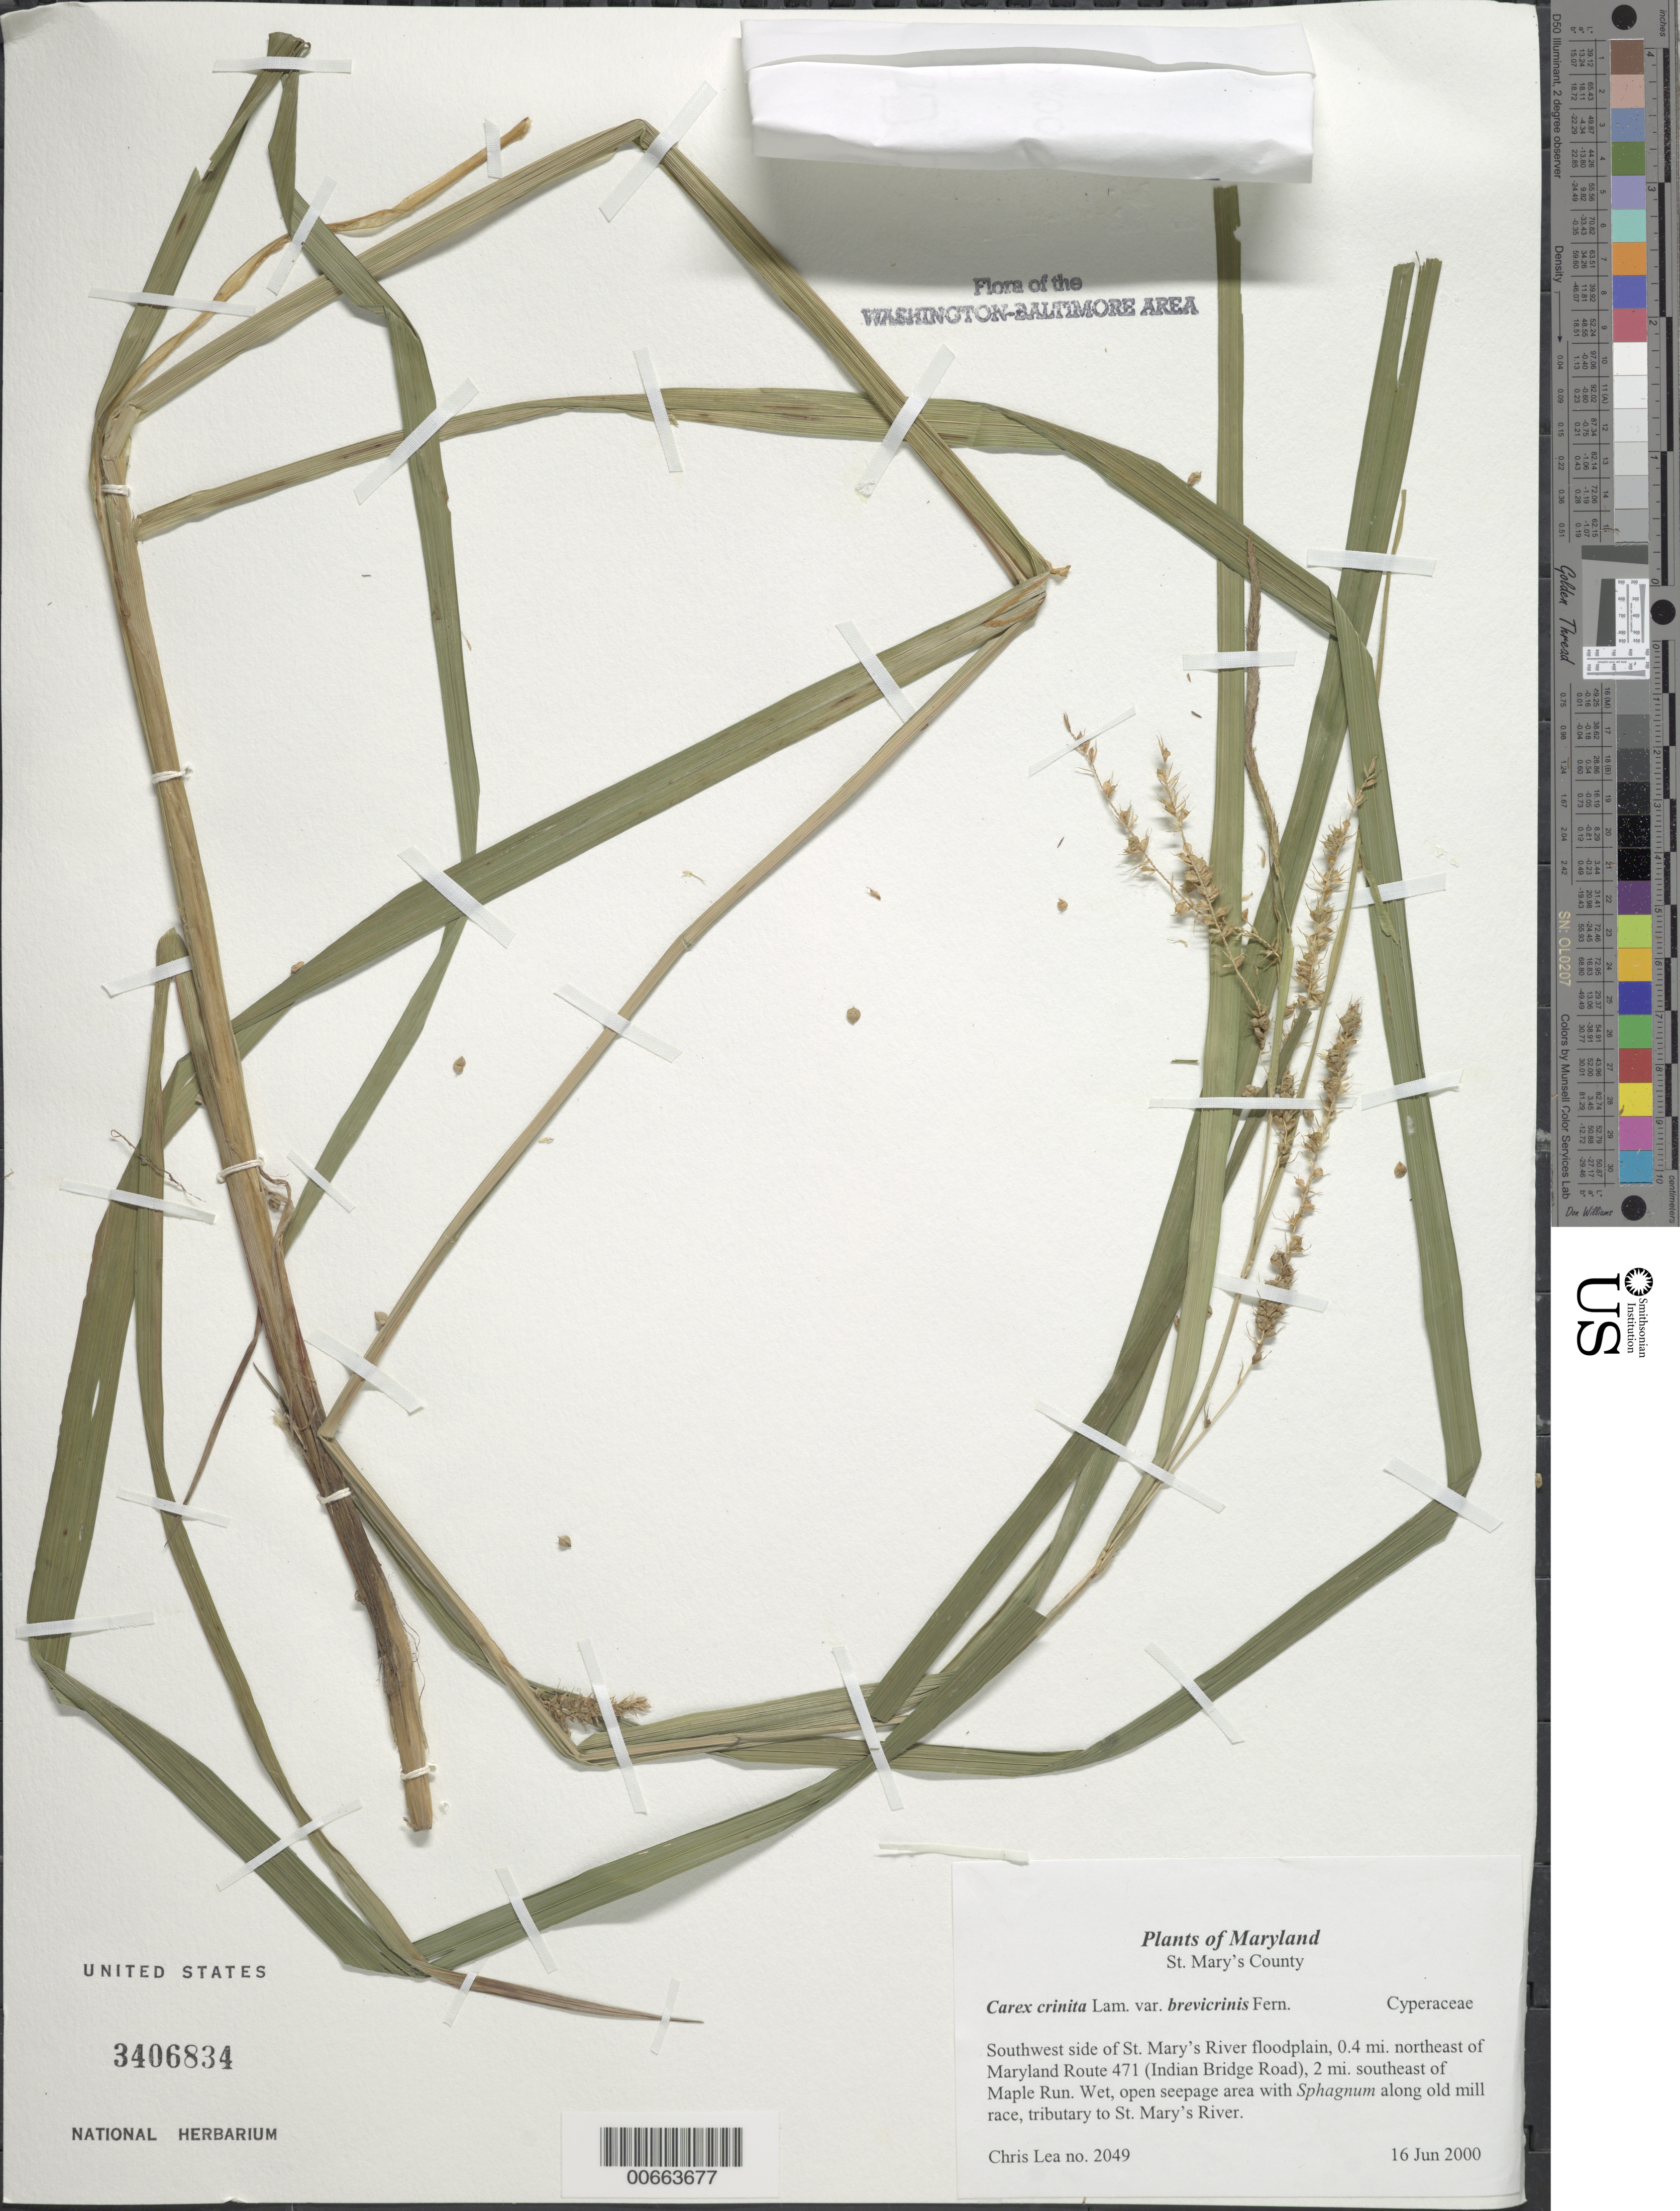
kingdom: Plantae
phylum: Tracheophyta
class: Liliopsida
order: Poales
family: Cyperaceae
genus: Carex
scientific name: Carex crinita var. brevicrinis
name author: Fernald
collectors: C. Lea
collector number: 2049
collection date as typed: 16 Jun 2000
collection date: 2000-06-16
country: United States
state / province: Maryland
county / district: St. Mary's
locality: Southwest side of St. Mary's River floodplain, 0.4 mi. northeast of Maryland Route 471 (Indian Bridge Road), 2 mi. southeast of Maple Run.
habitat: Wet open seepage area with sphagnum along old mill race, tributary to St. Mary's River.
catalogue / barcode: US 3406834